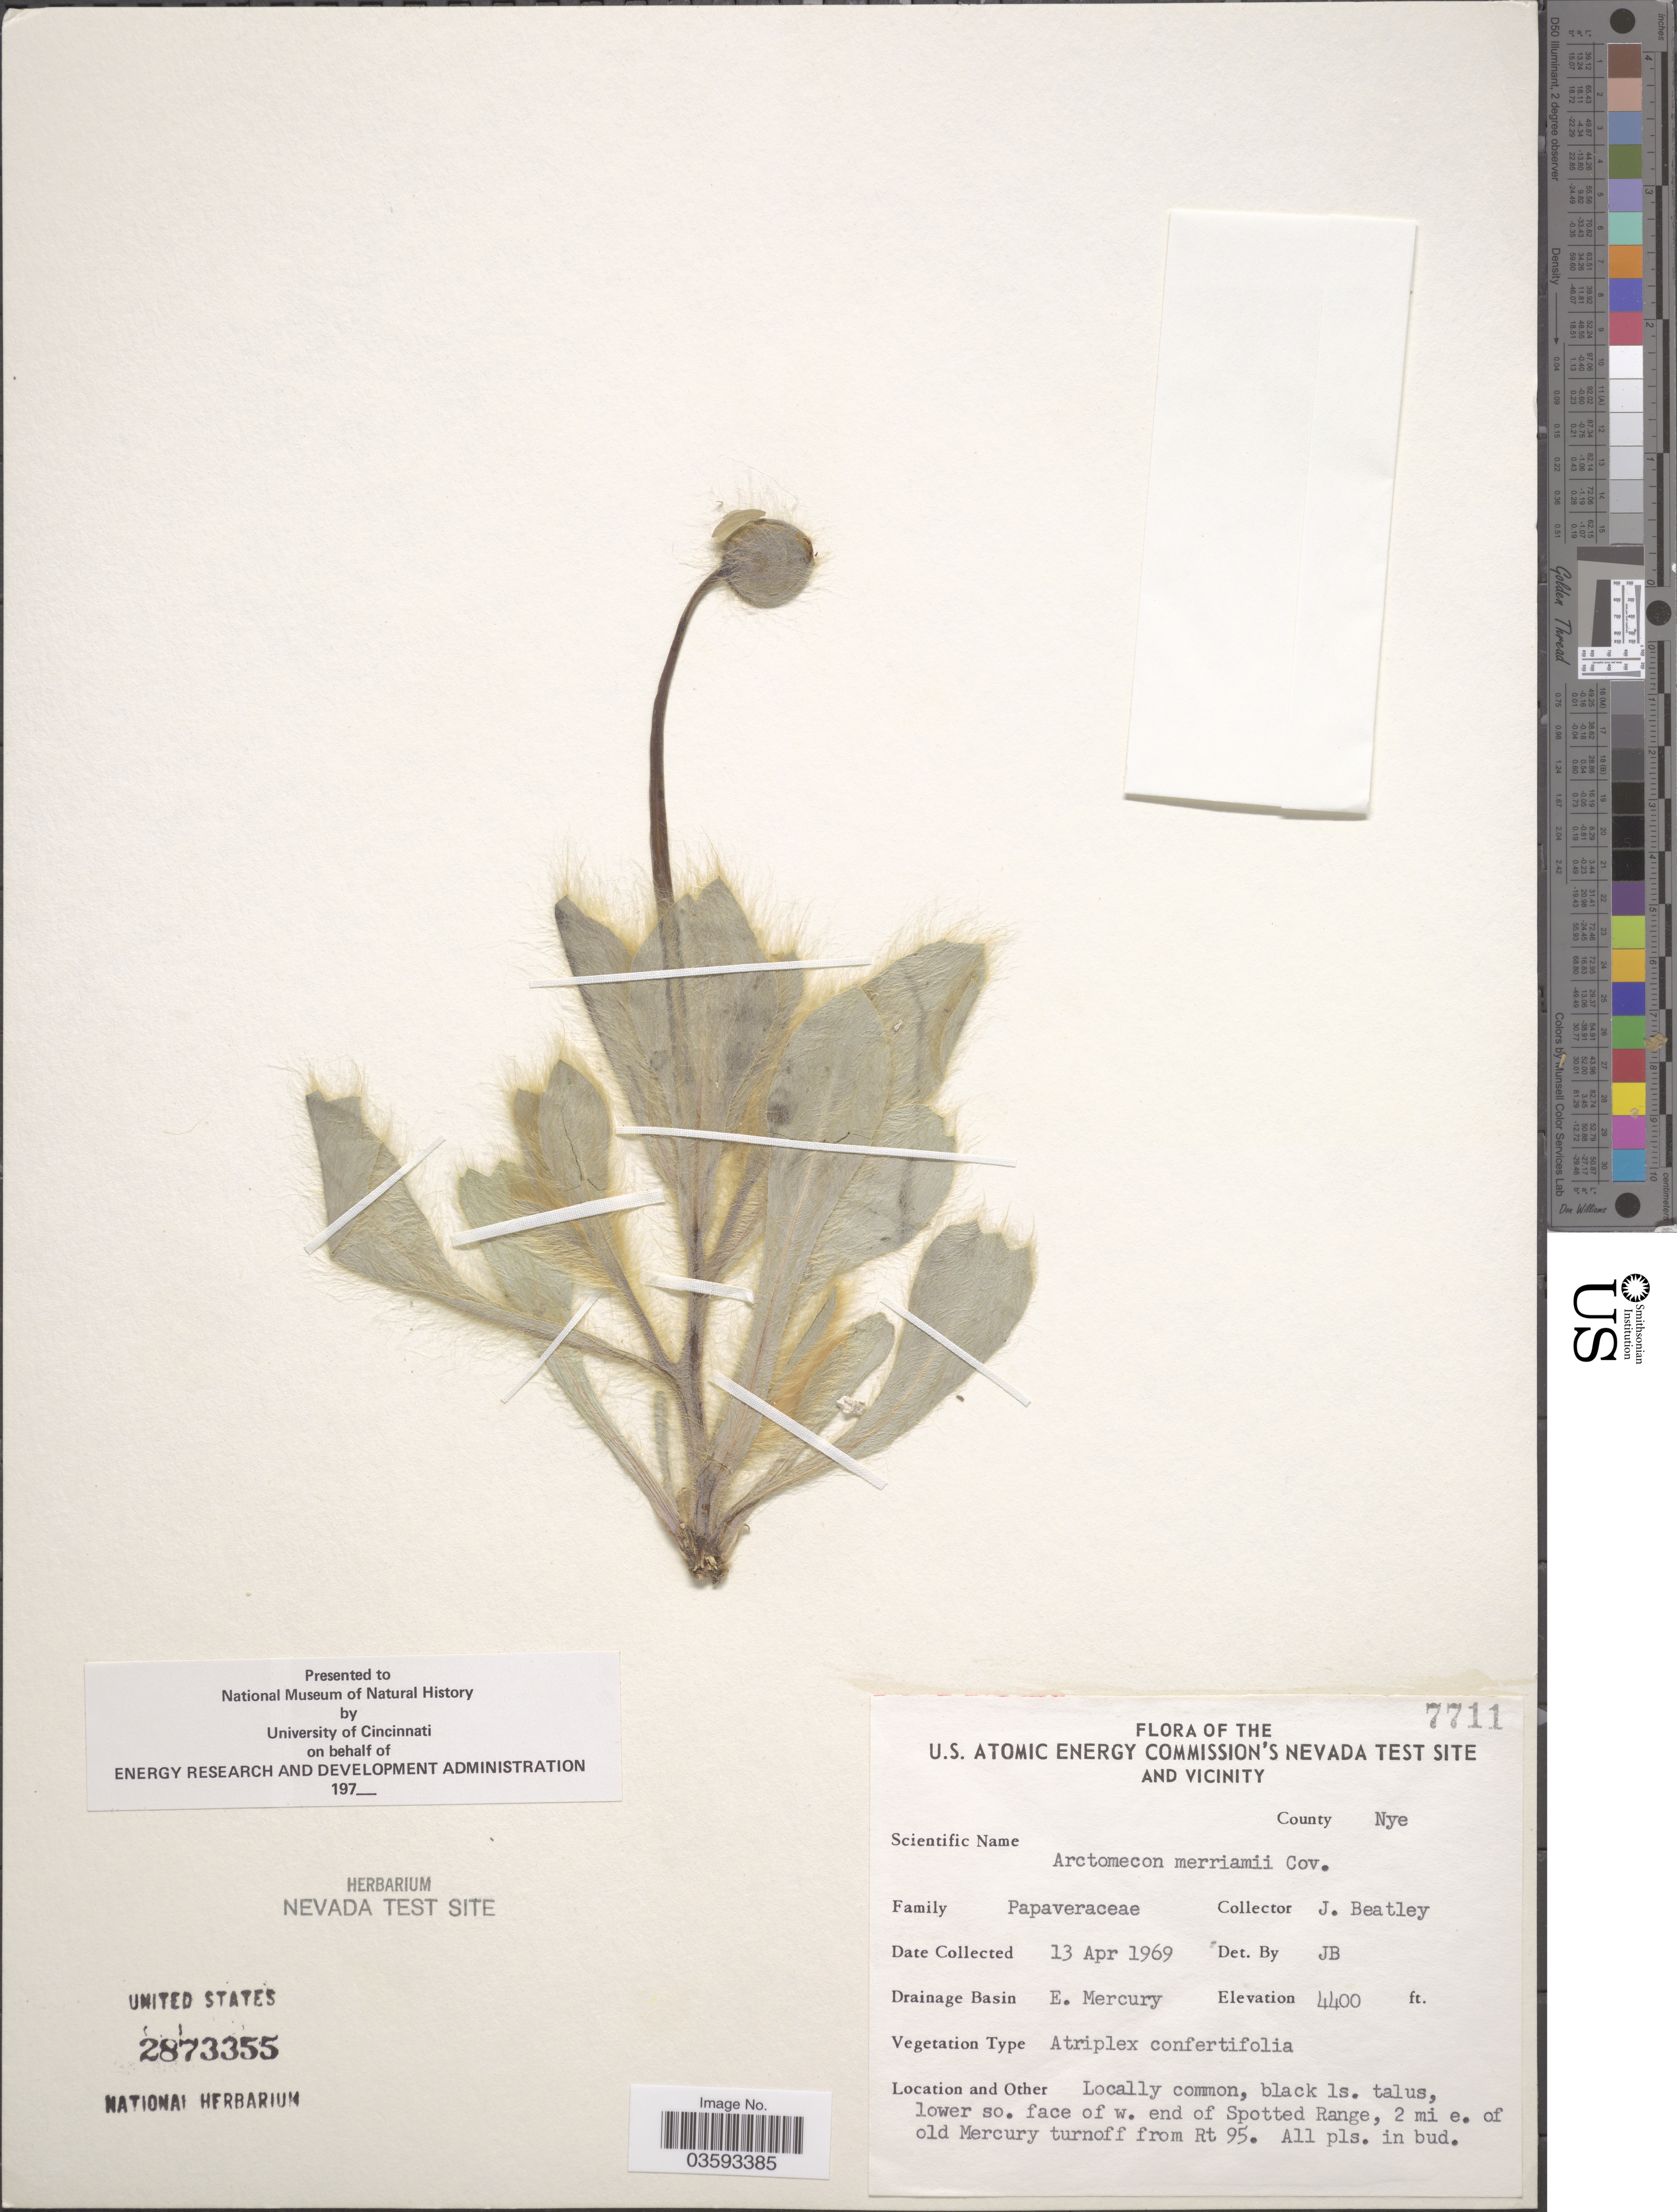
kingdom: Plantae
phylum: Tracheophyta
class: Magnoliopsida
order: Ranunculales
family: Papaveraceae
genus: Arctomecon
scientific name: Arctomecon merriamii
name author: Coville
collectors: J. C. Beatley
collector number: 7711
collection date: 1969-04-13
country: United States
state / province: Nevada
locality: The U.S. Atomic Energy Commission's Nevada Test Site and Vicinity. Drainage Basin: E. Mercury. Black ls. talus, lower so. face of w. end of Spotted Range, 2 mi e. of old Mercury turnoff from Rt 95.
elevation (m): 1341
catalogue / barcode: US 2873355